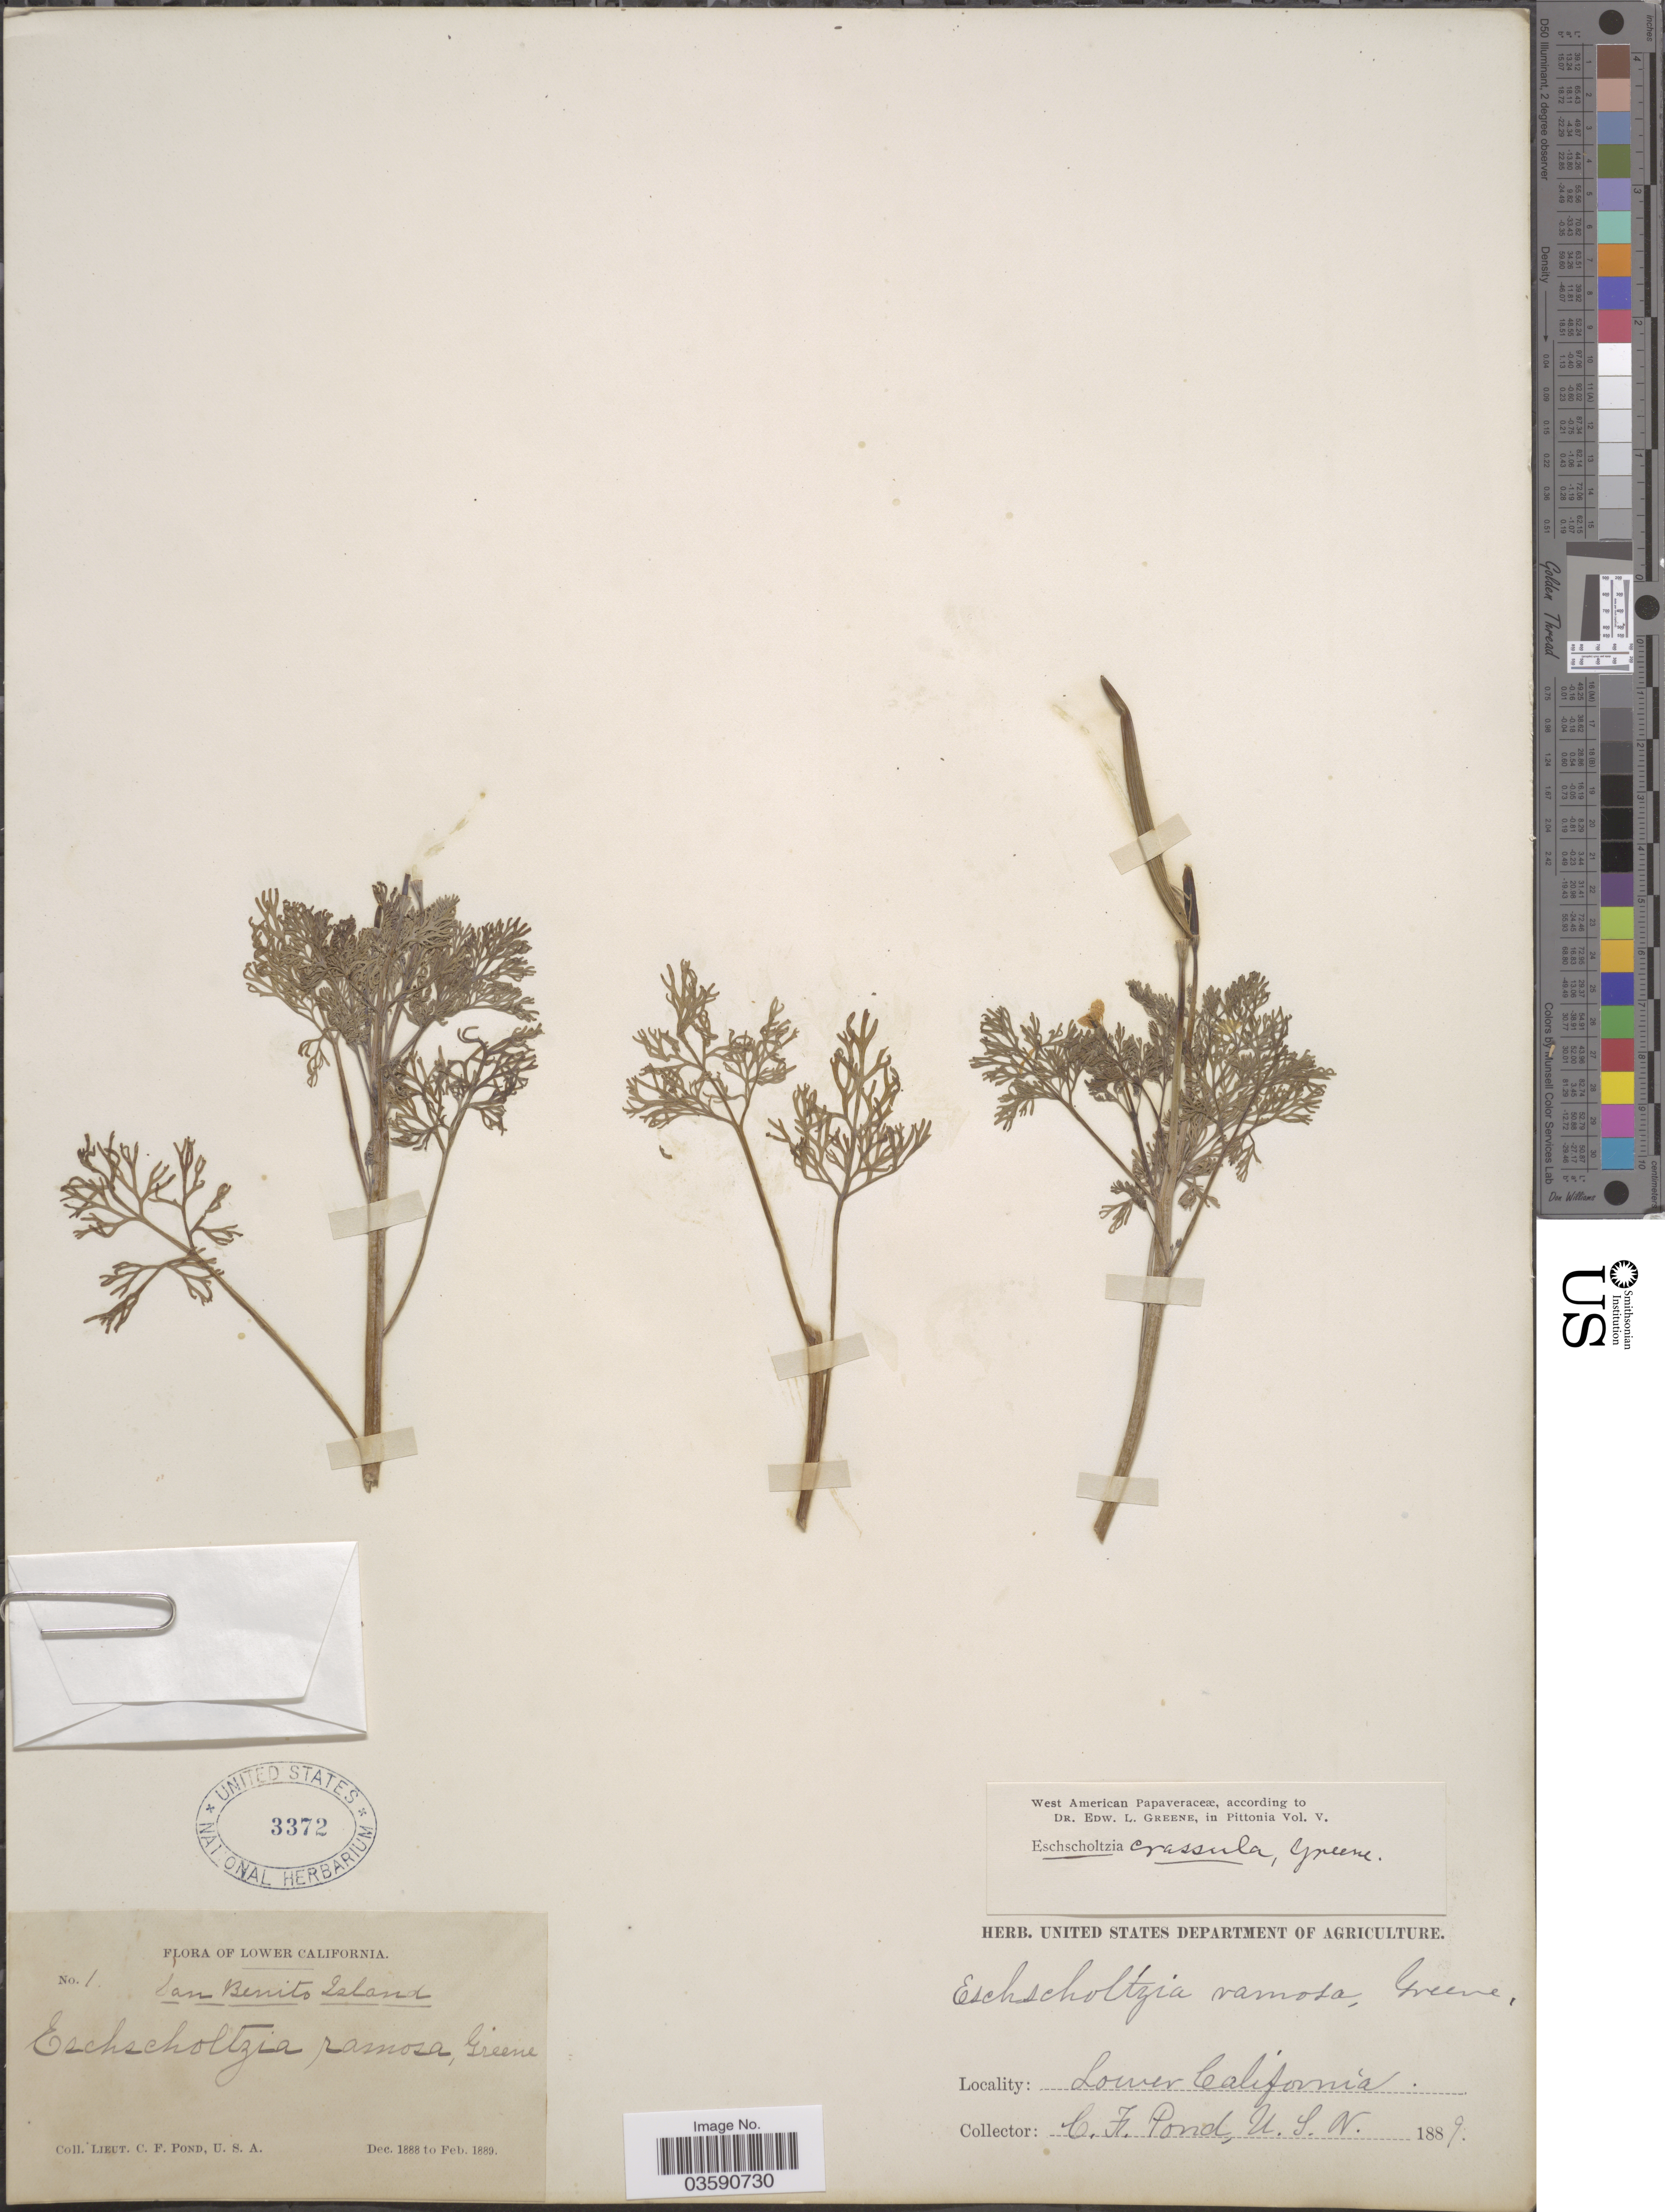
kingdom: Plantae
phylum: Tracheophyta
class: Magnoliopsida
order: Ranunculales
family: Papaveraceae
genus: Eschscholzia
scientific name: Eschscholzia crassula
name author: Greene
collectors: C. Pond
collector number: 1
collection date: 1888-12/1889-02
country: Mexico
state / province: Baja California Norte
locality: Lower California. San Benito Island.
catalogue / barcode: US 3372